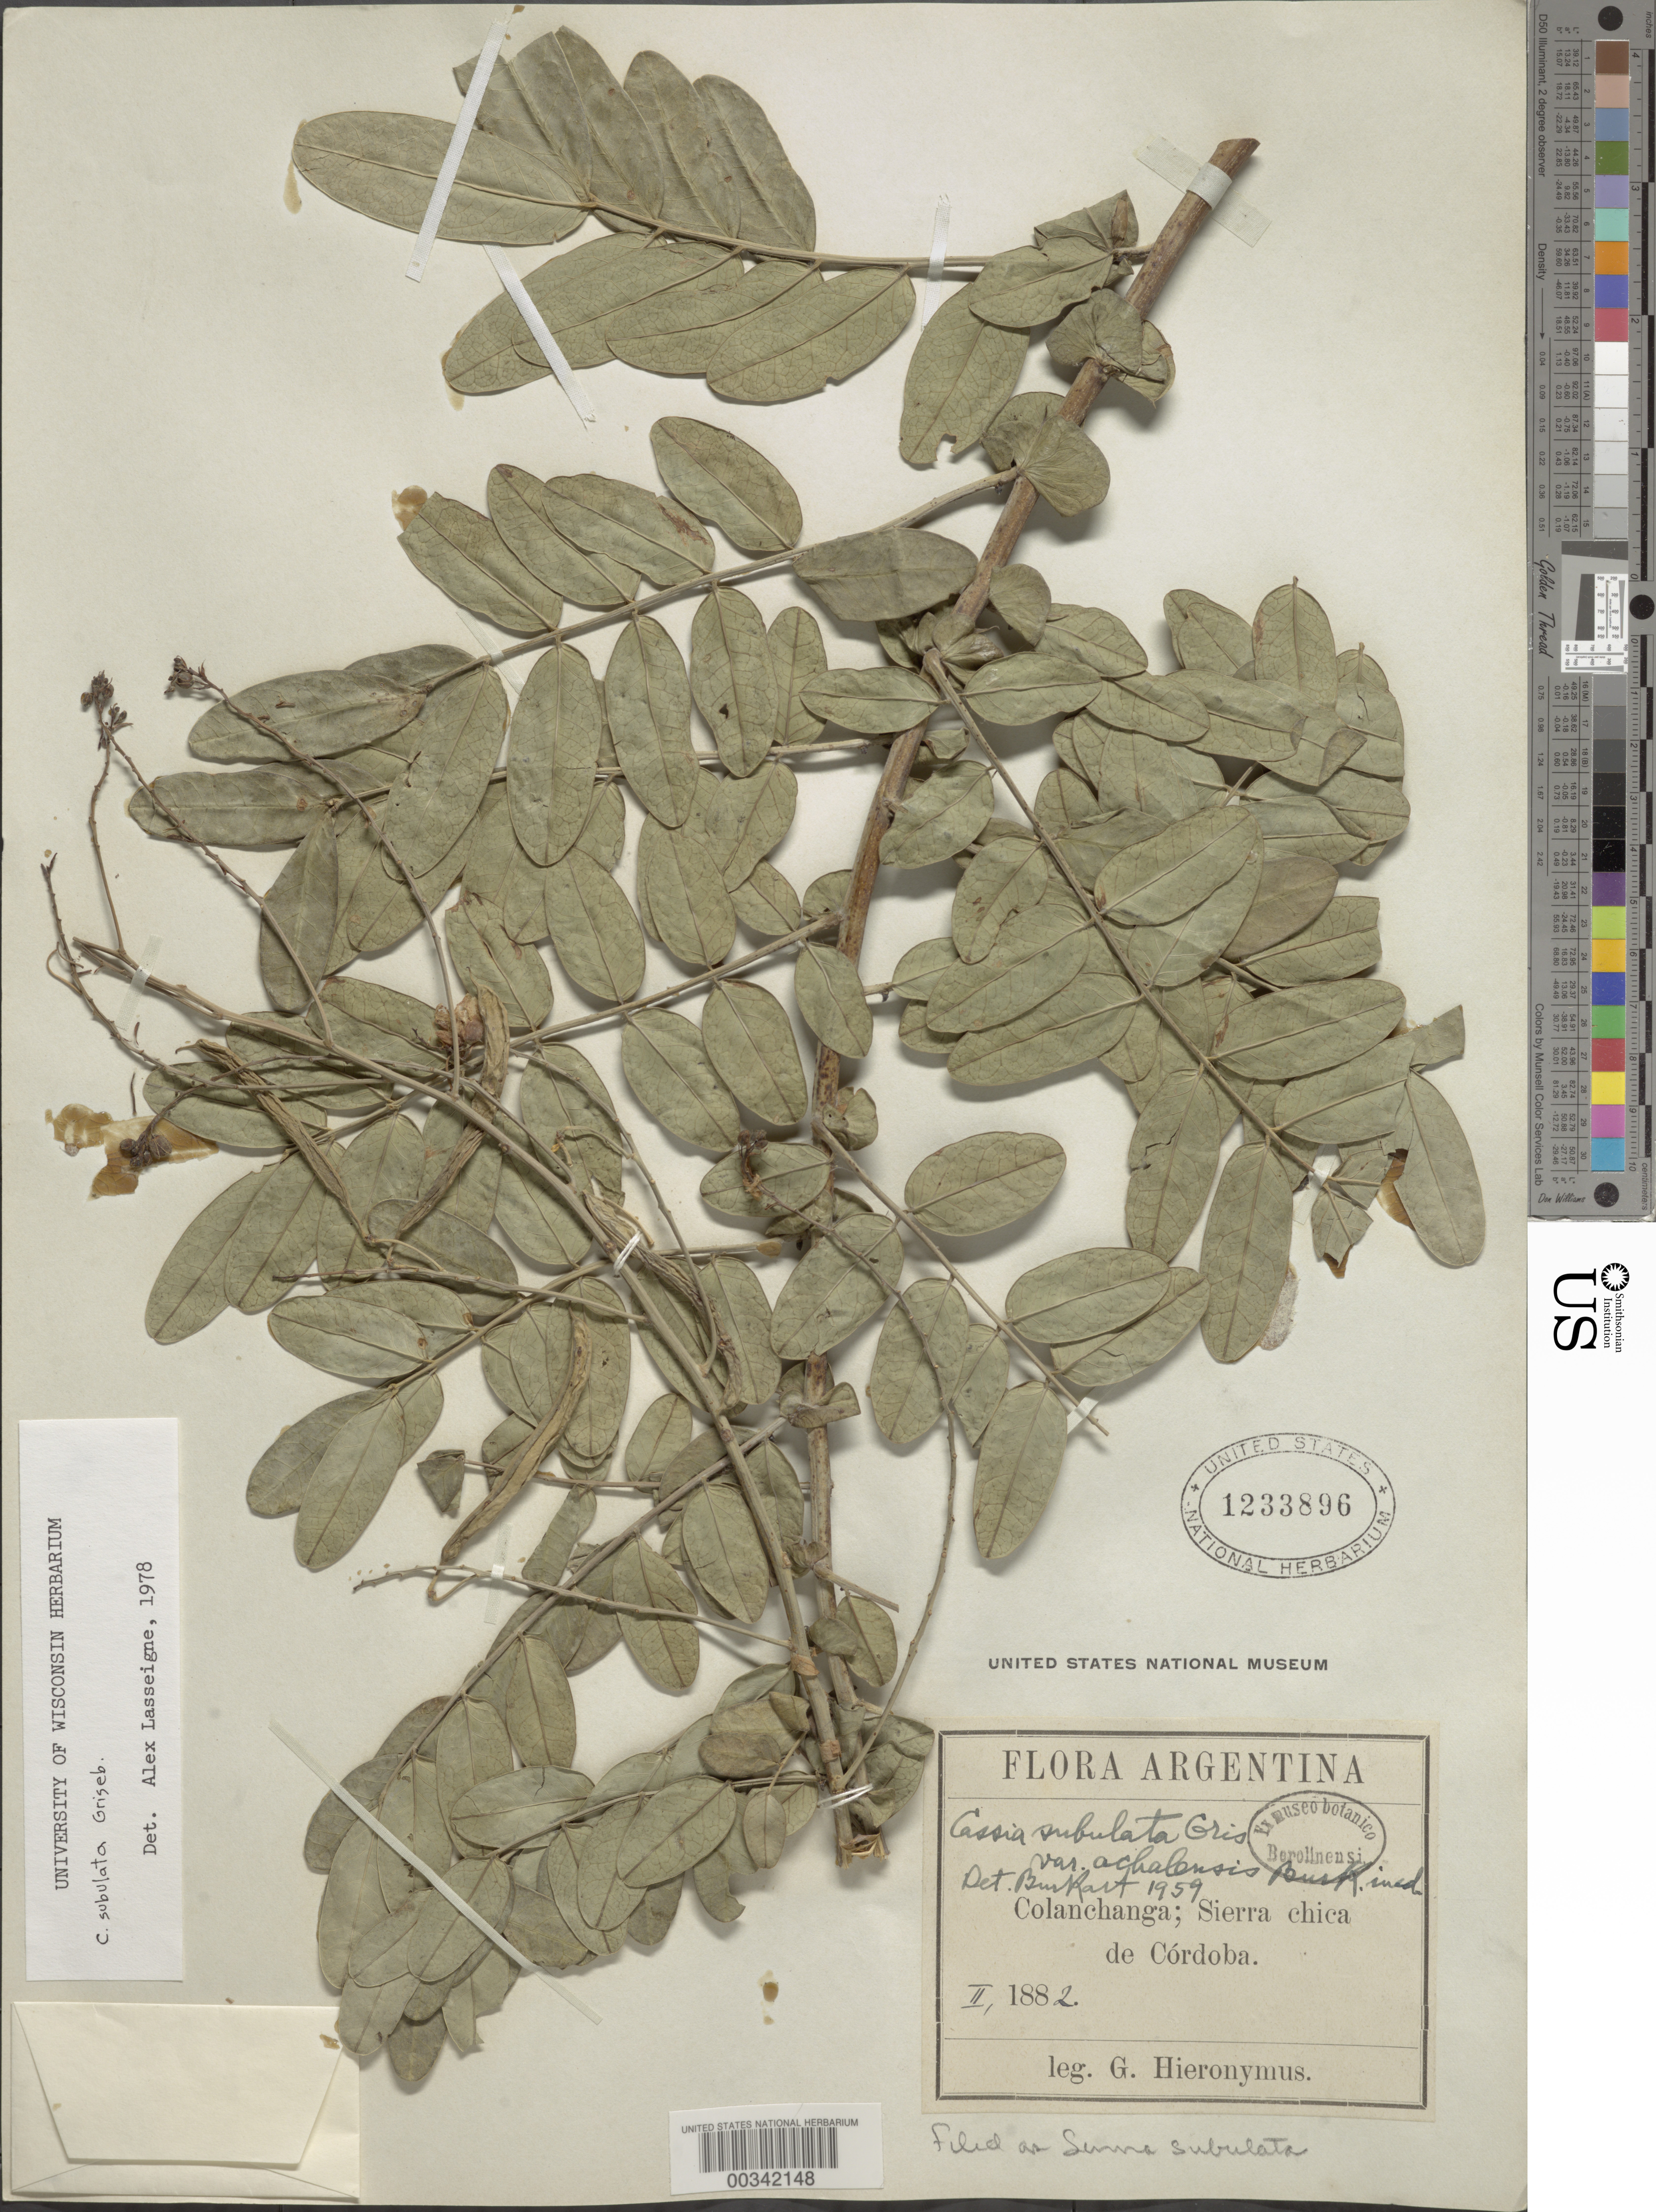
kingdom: Plantae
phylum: Tracheophyta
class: Magnoliopsida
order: Fabales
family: Fabaceae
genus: Senna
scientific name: Senna subulata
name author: (Griseb.) H.S. Irwin & Barneby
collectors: G. H. Hieronymus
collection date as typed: Feb 1882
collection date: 1882-02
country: Argentina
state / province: Córdoba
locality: Colanchanga; Sierra Chica de Cordoba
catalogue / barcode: US 1233896